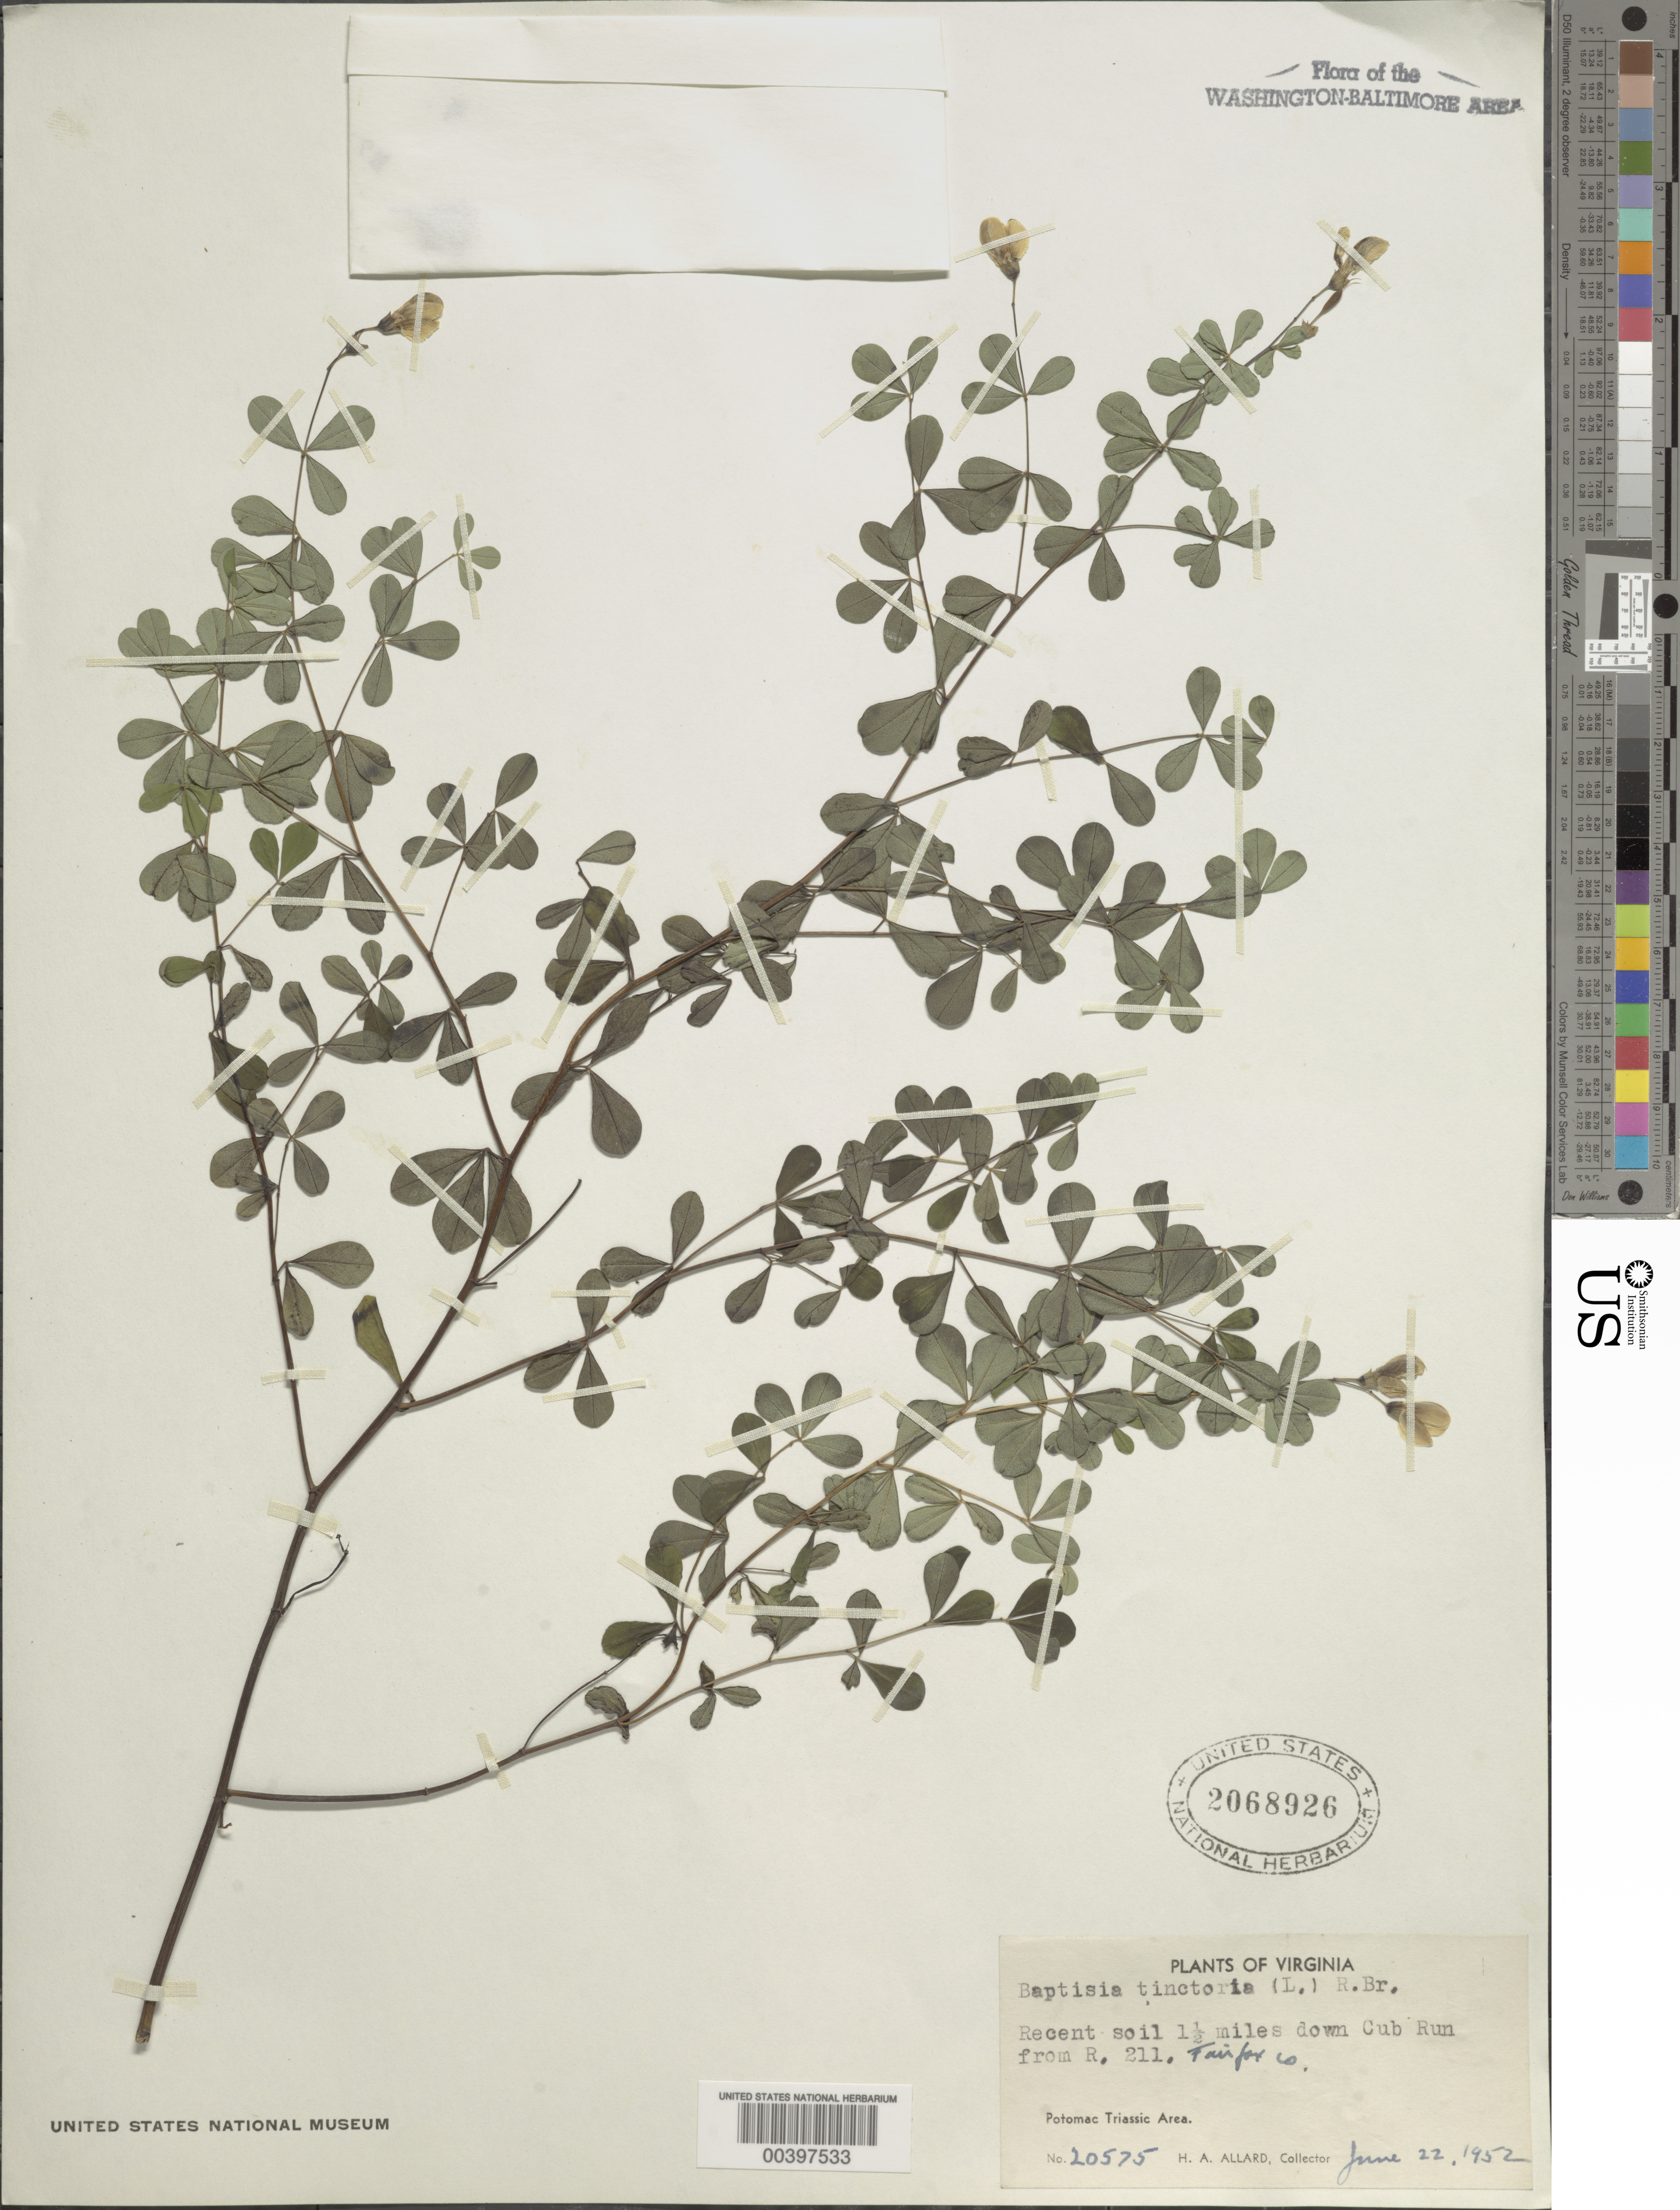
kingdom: Plantae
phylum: Tracheophyta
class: Magnoliopsida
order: Fabales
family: Fabaceae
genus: Baptisia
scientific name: Baptisia tinctoria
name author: (L.) R. Br.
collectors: H. A. Allard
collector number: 20575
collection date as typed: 22 Jun 1952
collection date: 1952-06-22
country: United States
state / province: Virginia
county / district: Fairfax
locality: Downstream from Route 211 on Cub Run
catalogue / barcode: US 2068926